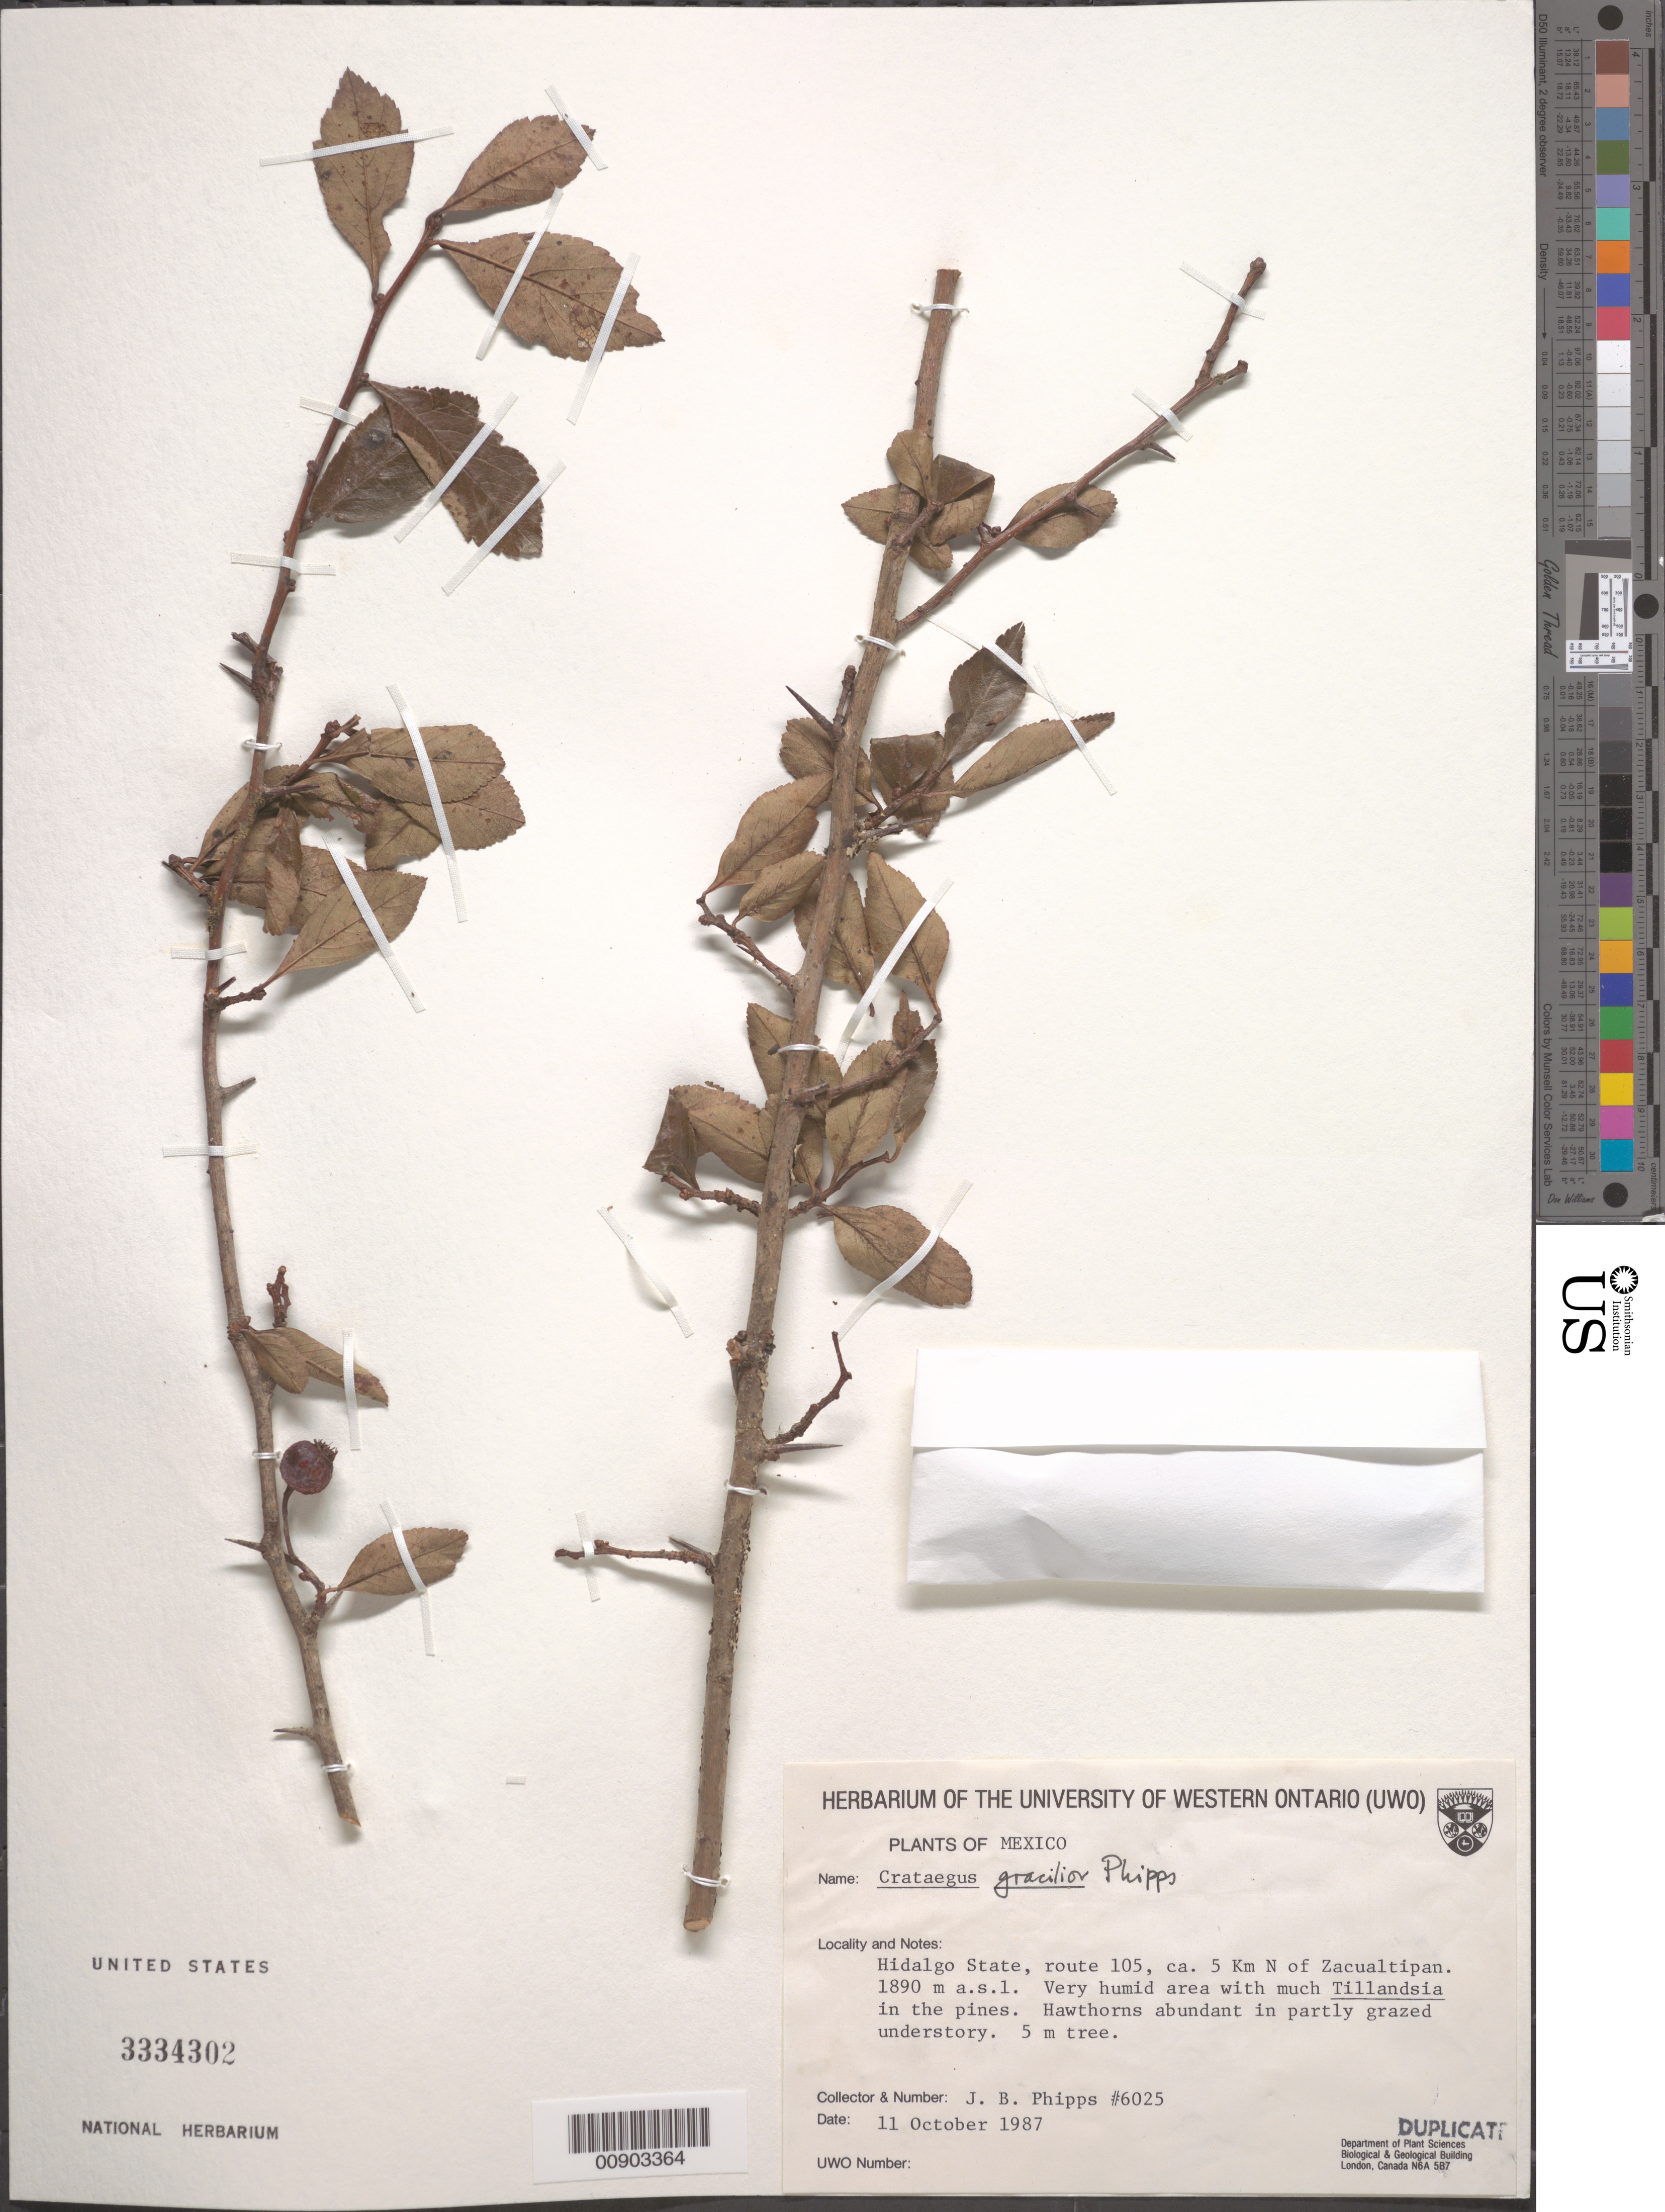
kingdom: Plantae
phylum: Tracheophyta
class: Magnoliopsida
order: Rosales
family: Rosaceae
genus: Crataegus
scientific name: Crataegus gracilior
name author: J.B. Phipps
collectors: J. Phipps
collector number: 6025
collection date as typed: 11 Oct 1987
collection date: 1987-10-11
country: Mexico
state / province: Hidalgo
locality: Route 105, ca. 5 km. N of Zacualtipan, Hidalgo.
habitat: Very humid area with much Tillandsia in the pines. Hawthorns abundant in partly grazed understory.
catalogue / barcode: US 3334302